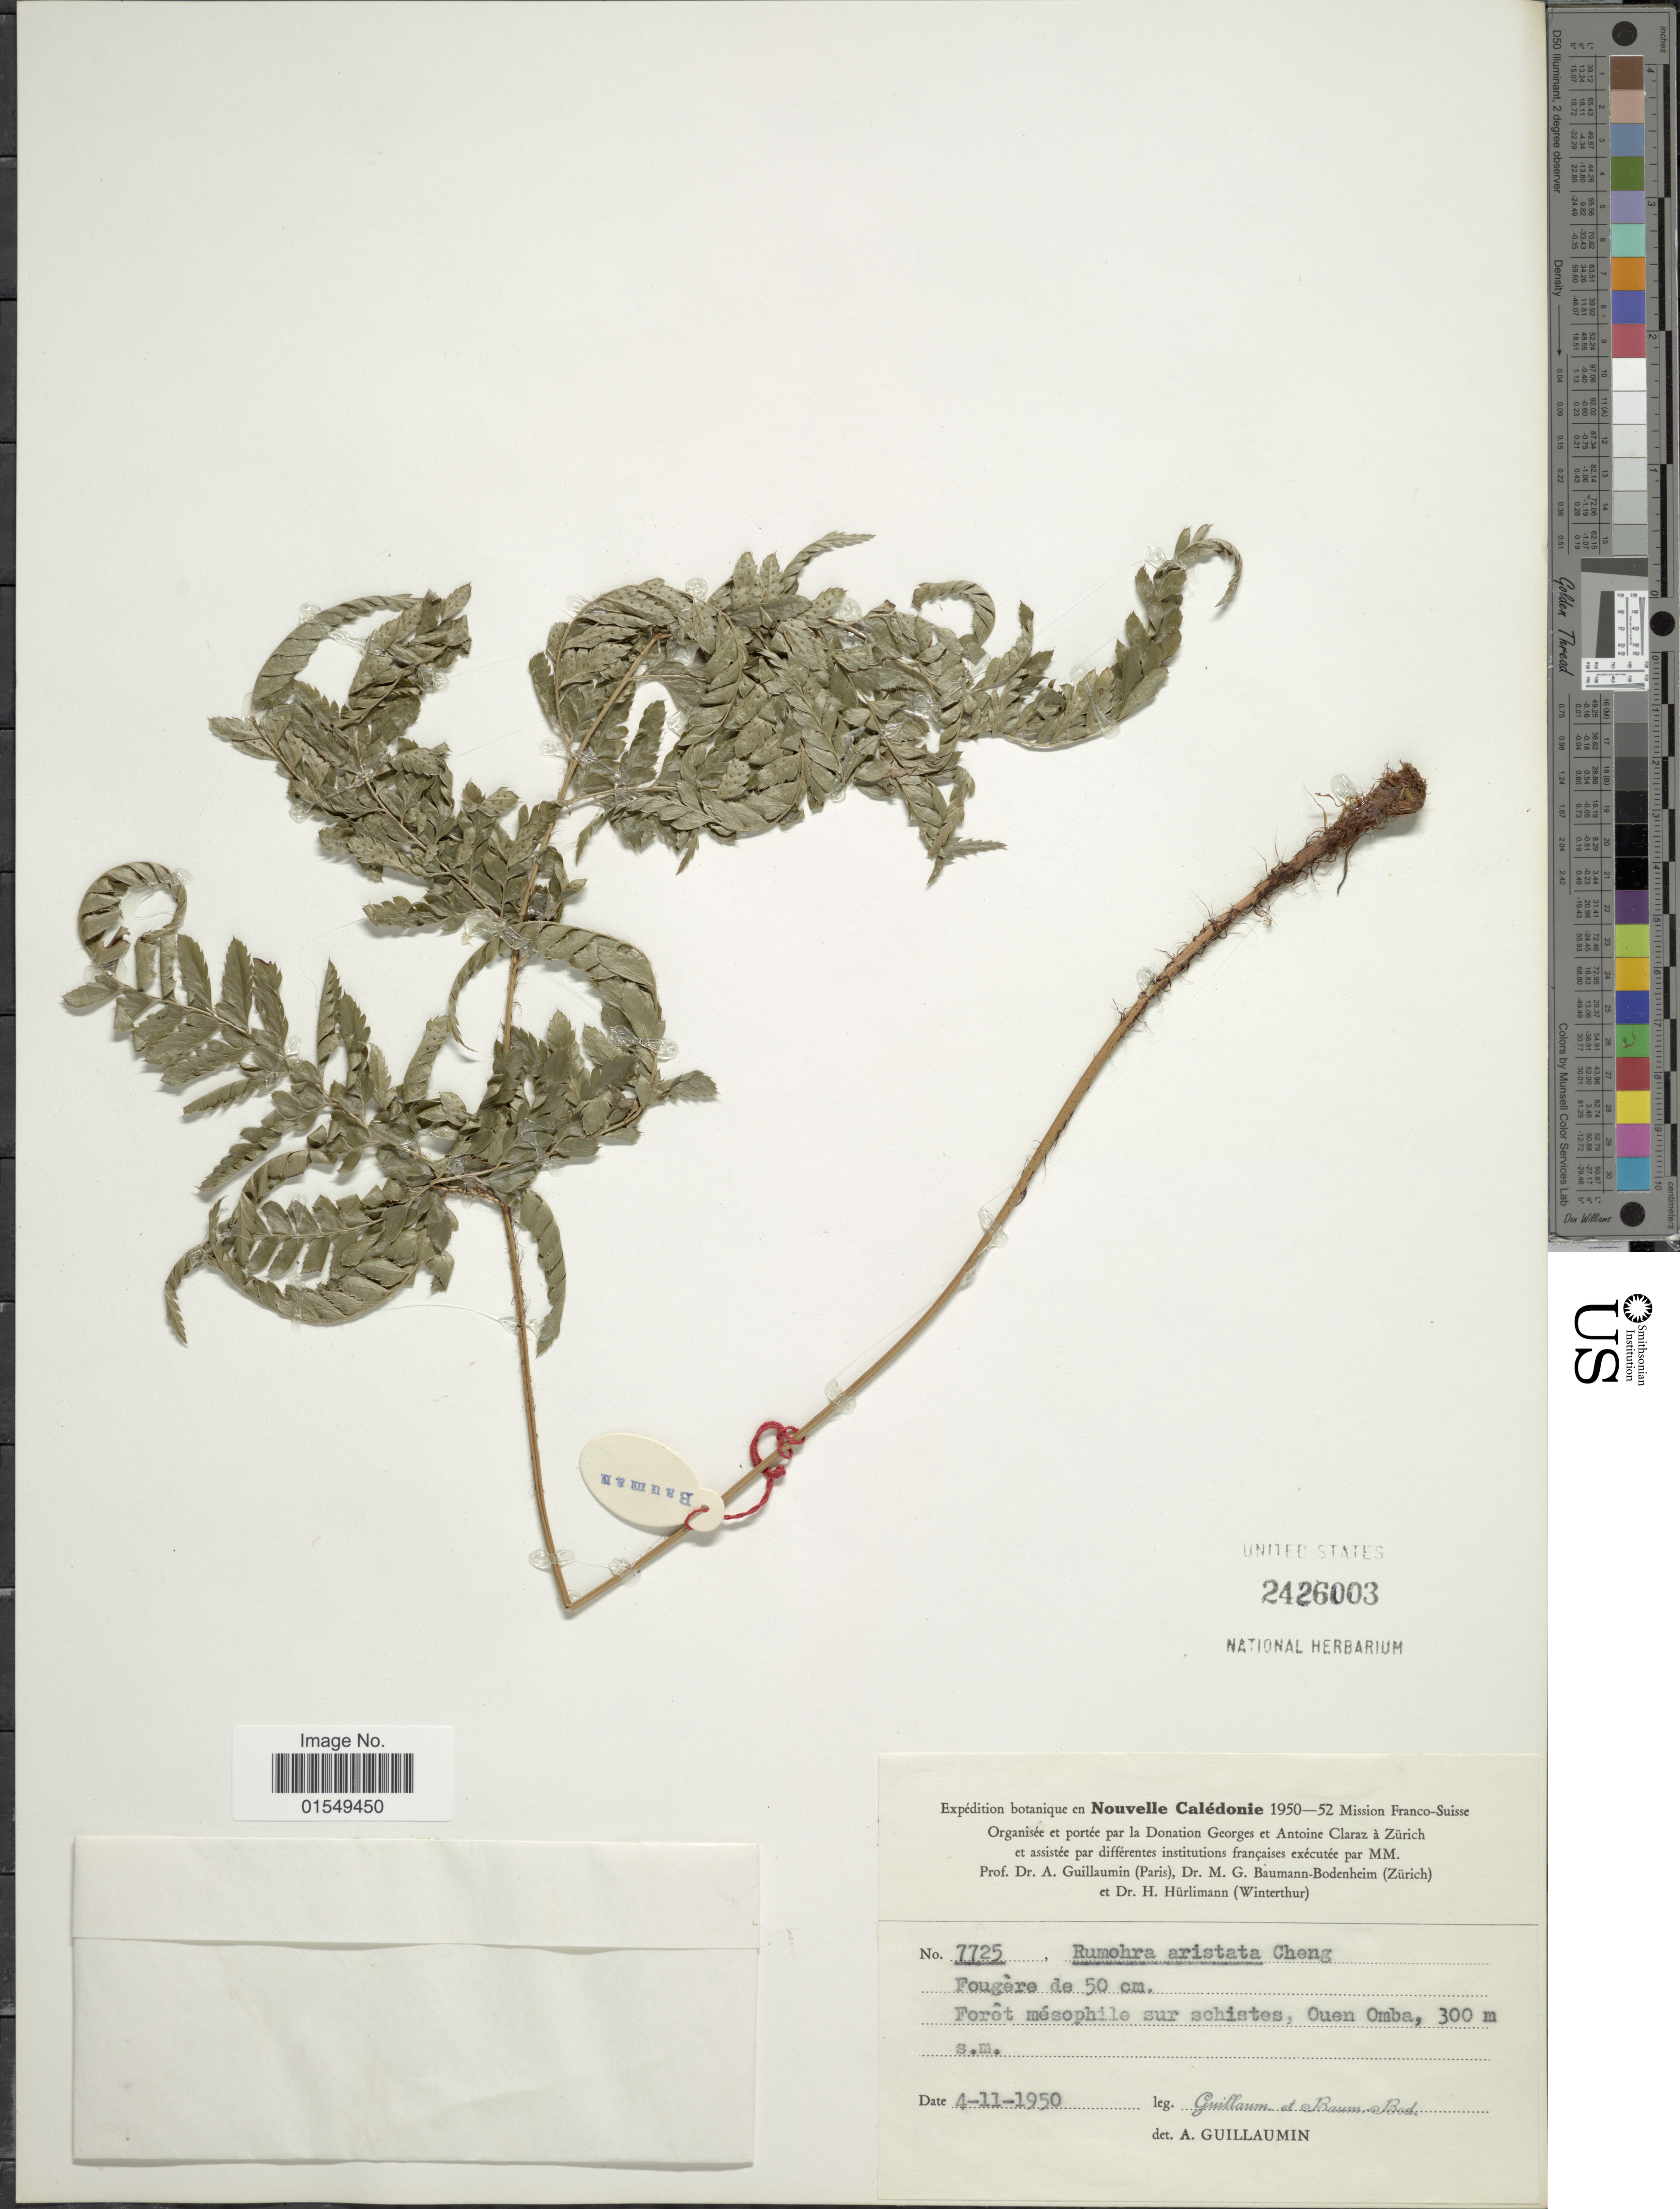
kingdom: Plantae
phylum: Tracheophyta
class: Polypodiopsida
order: Polypodiales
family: Dryopteridaceae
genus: Arachniodes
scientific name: Arachniodes aristata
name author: (G. Forst.) Tindale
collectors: A. Guillaumin & M. G. Baumann-Bodenheim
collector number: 7725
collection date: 1950-11-04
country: New Caledonia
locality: Nouvelle Caledonie, Forot mesophile sur schistes, Ouen Omba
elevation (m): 300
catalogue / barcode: US 2426003